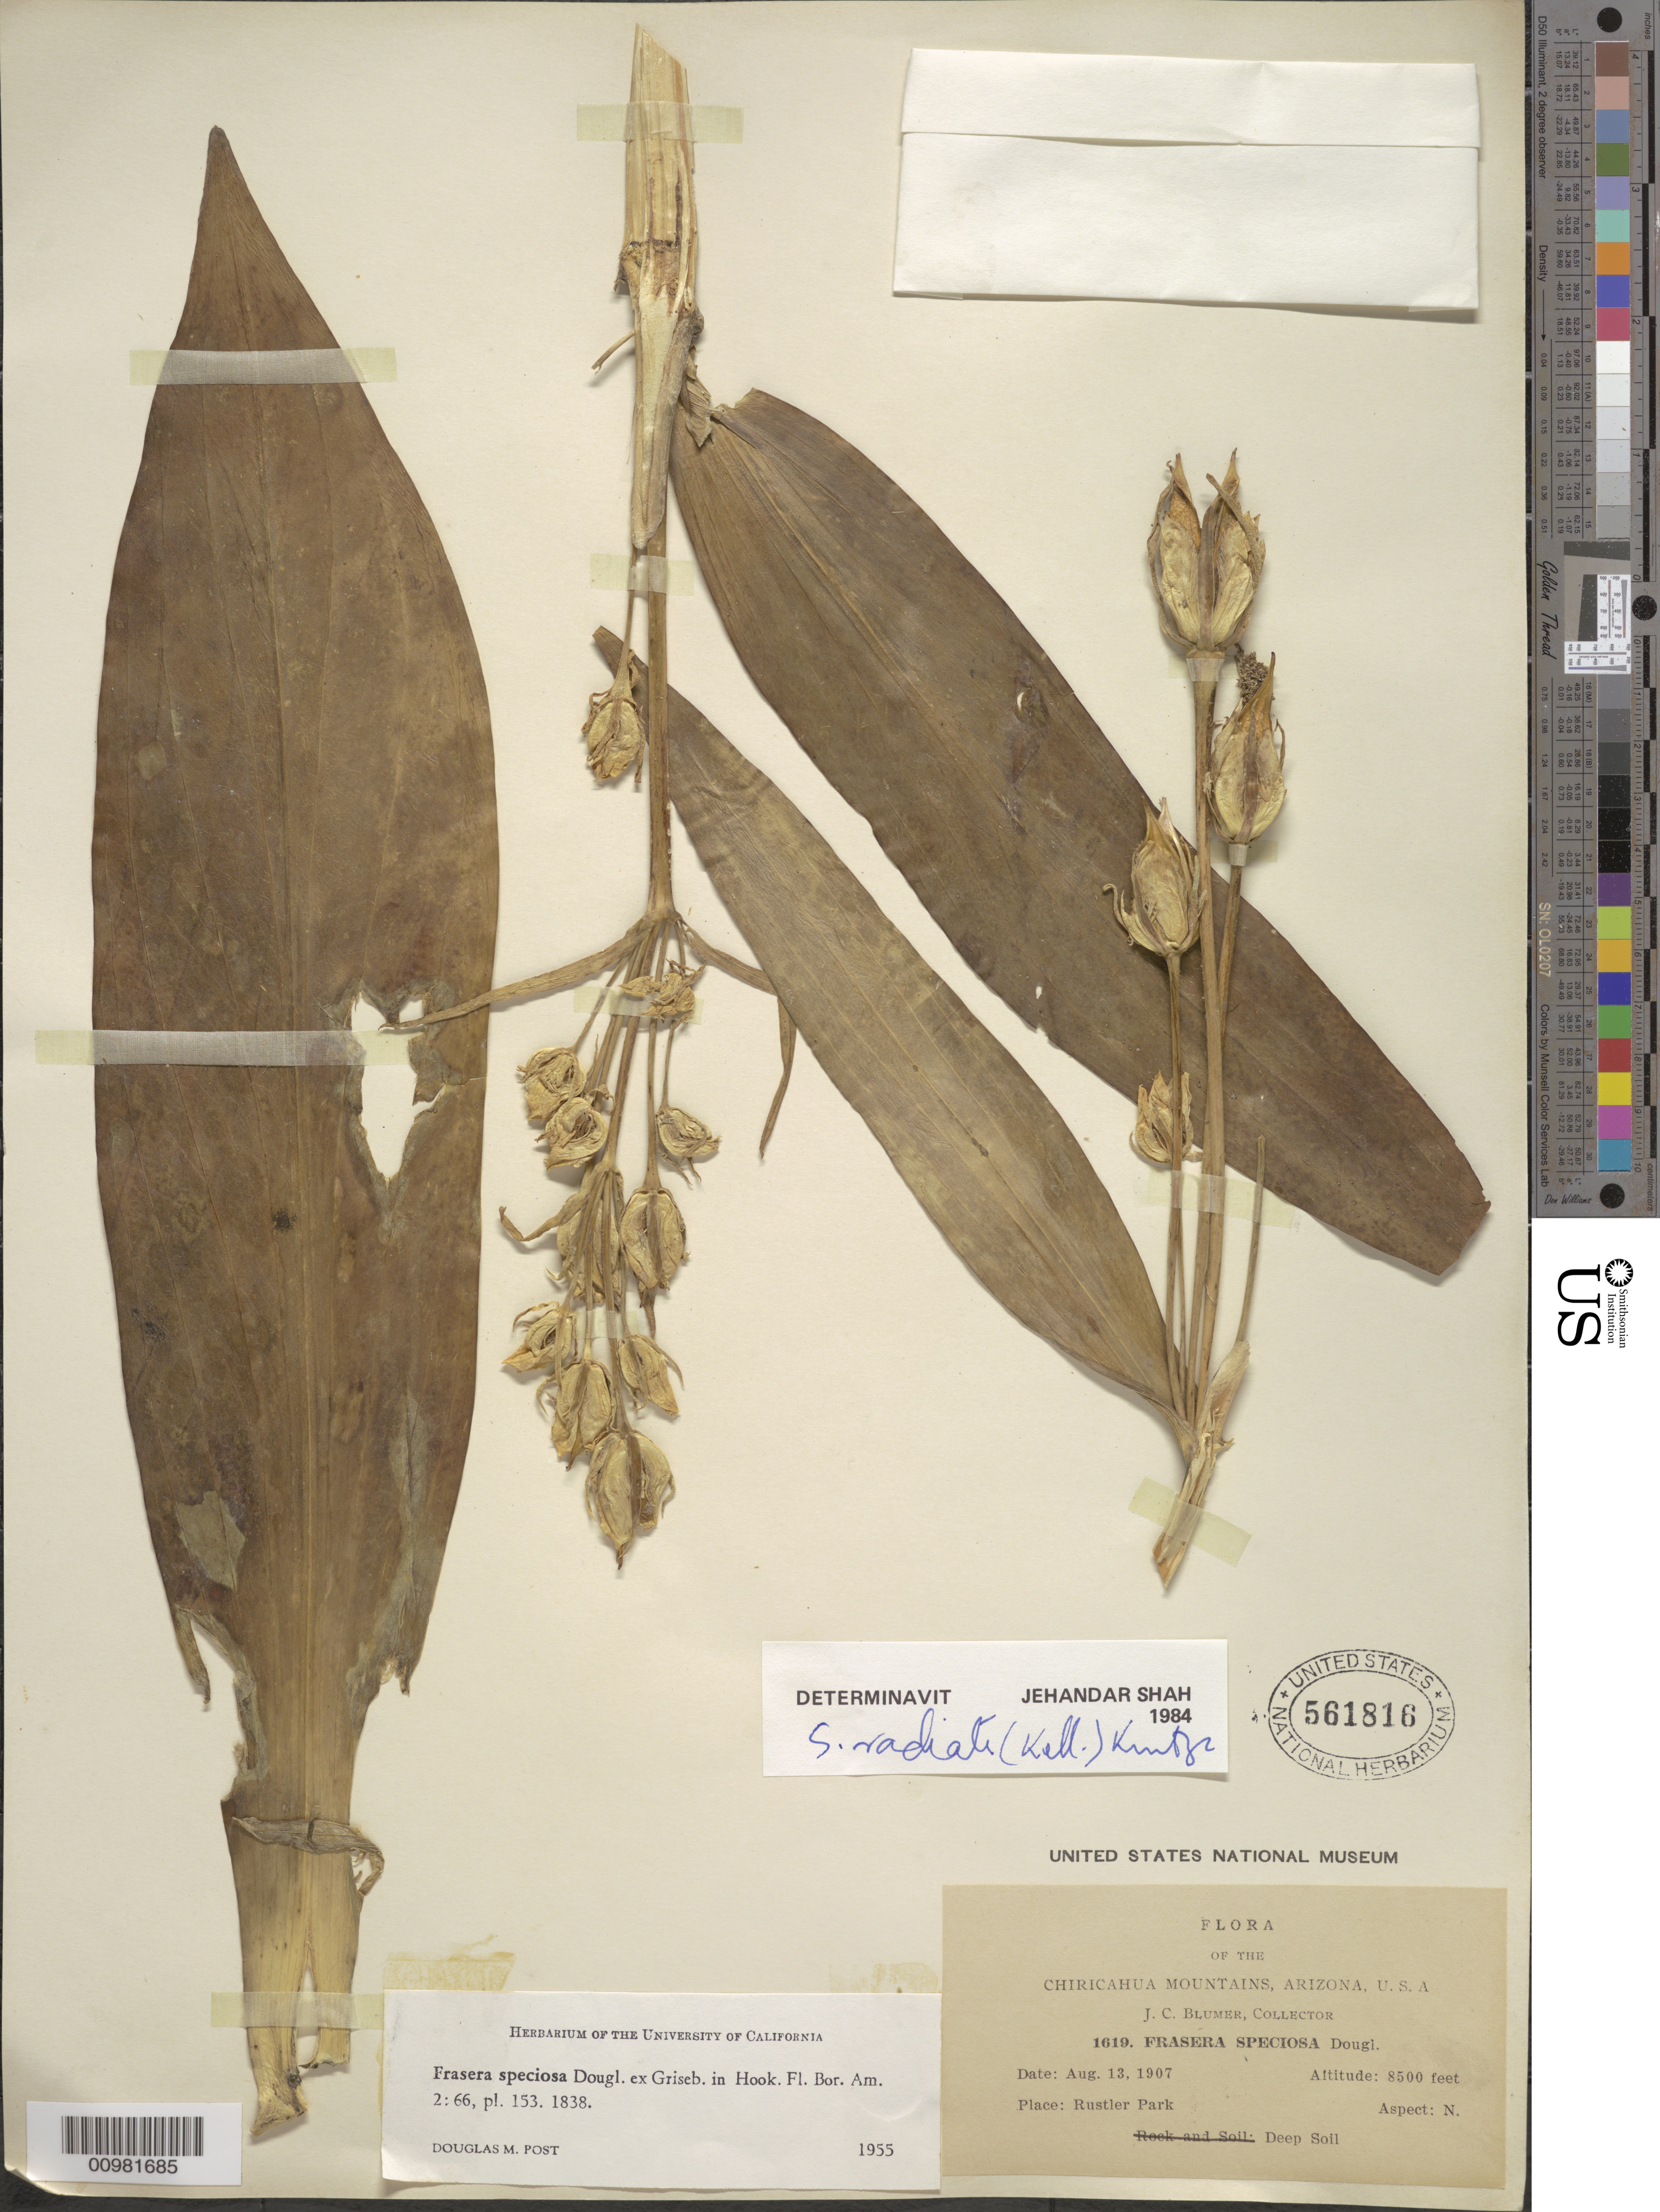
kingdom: Plantae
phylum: Tracheophyta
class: Magnoliopsida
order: Gentianales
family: Gentianaceae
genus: Swertia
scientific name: Swertia radiata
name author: (Kellogg) Kuntze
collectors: J. C. Blumer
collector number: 1619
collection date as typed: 13 Aug 1907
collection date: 1907-08-13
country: United States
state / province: Arizona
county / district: Cochise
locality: Chiricahua Mts, Rustler Park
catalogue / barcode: US 561816